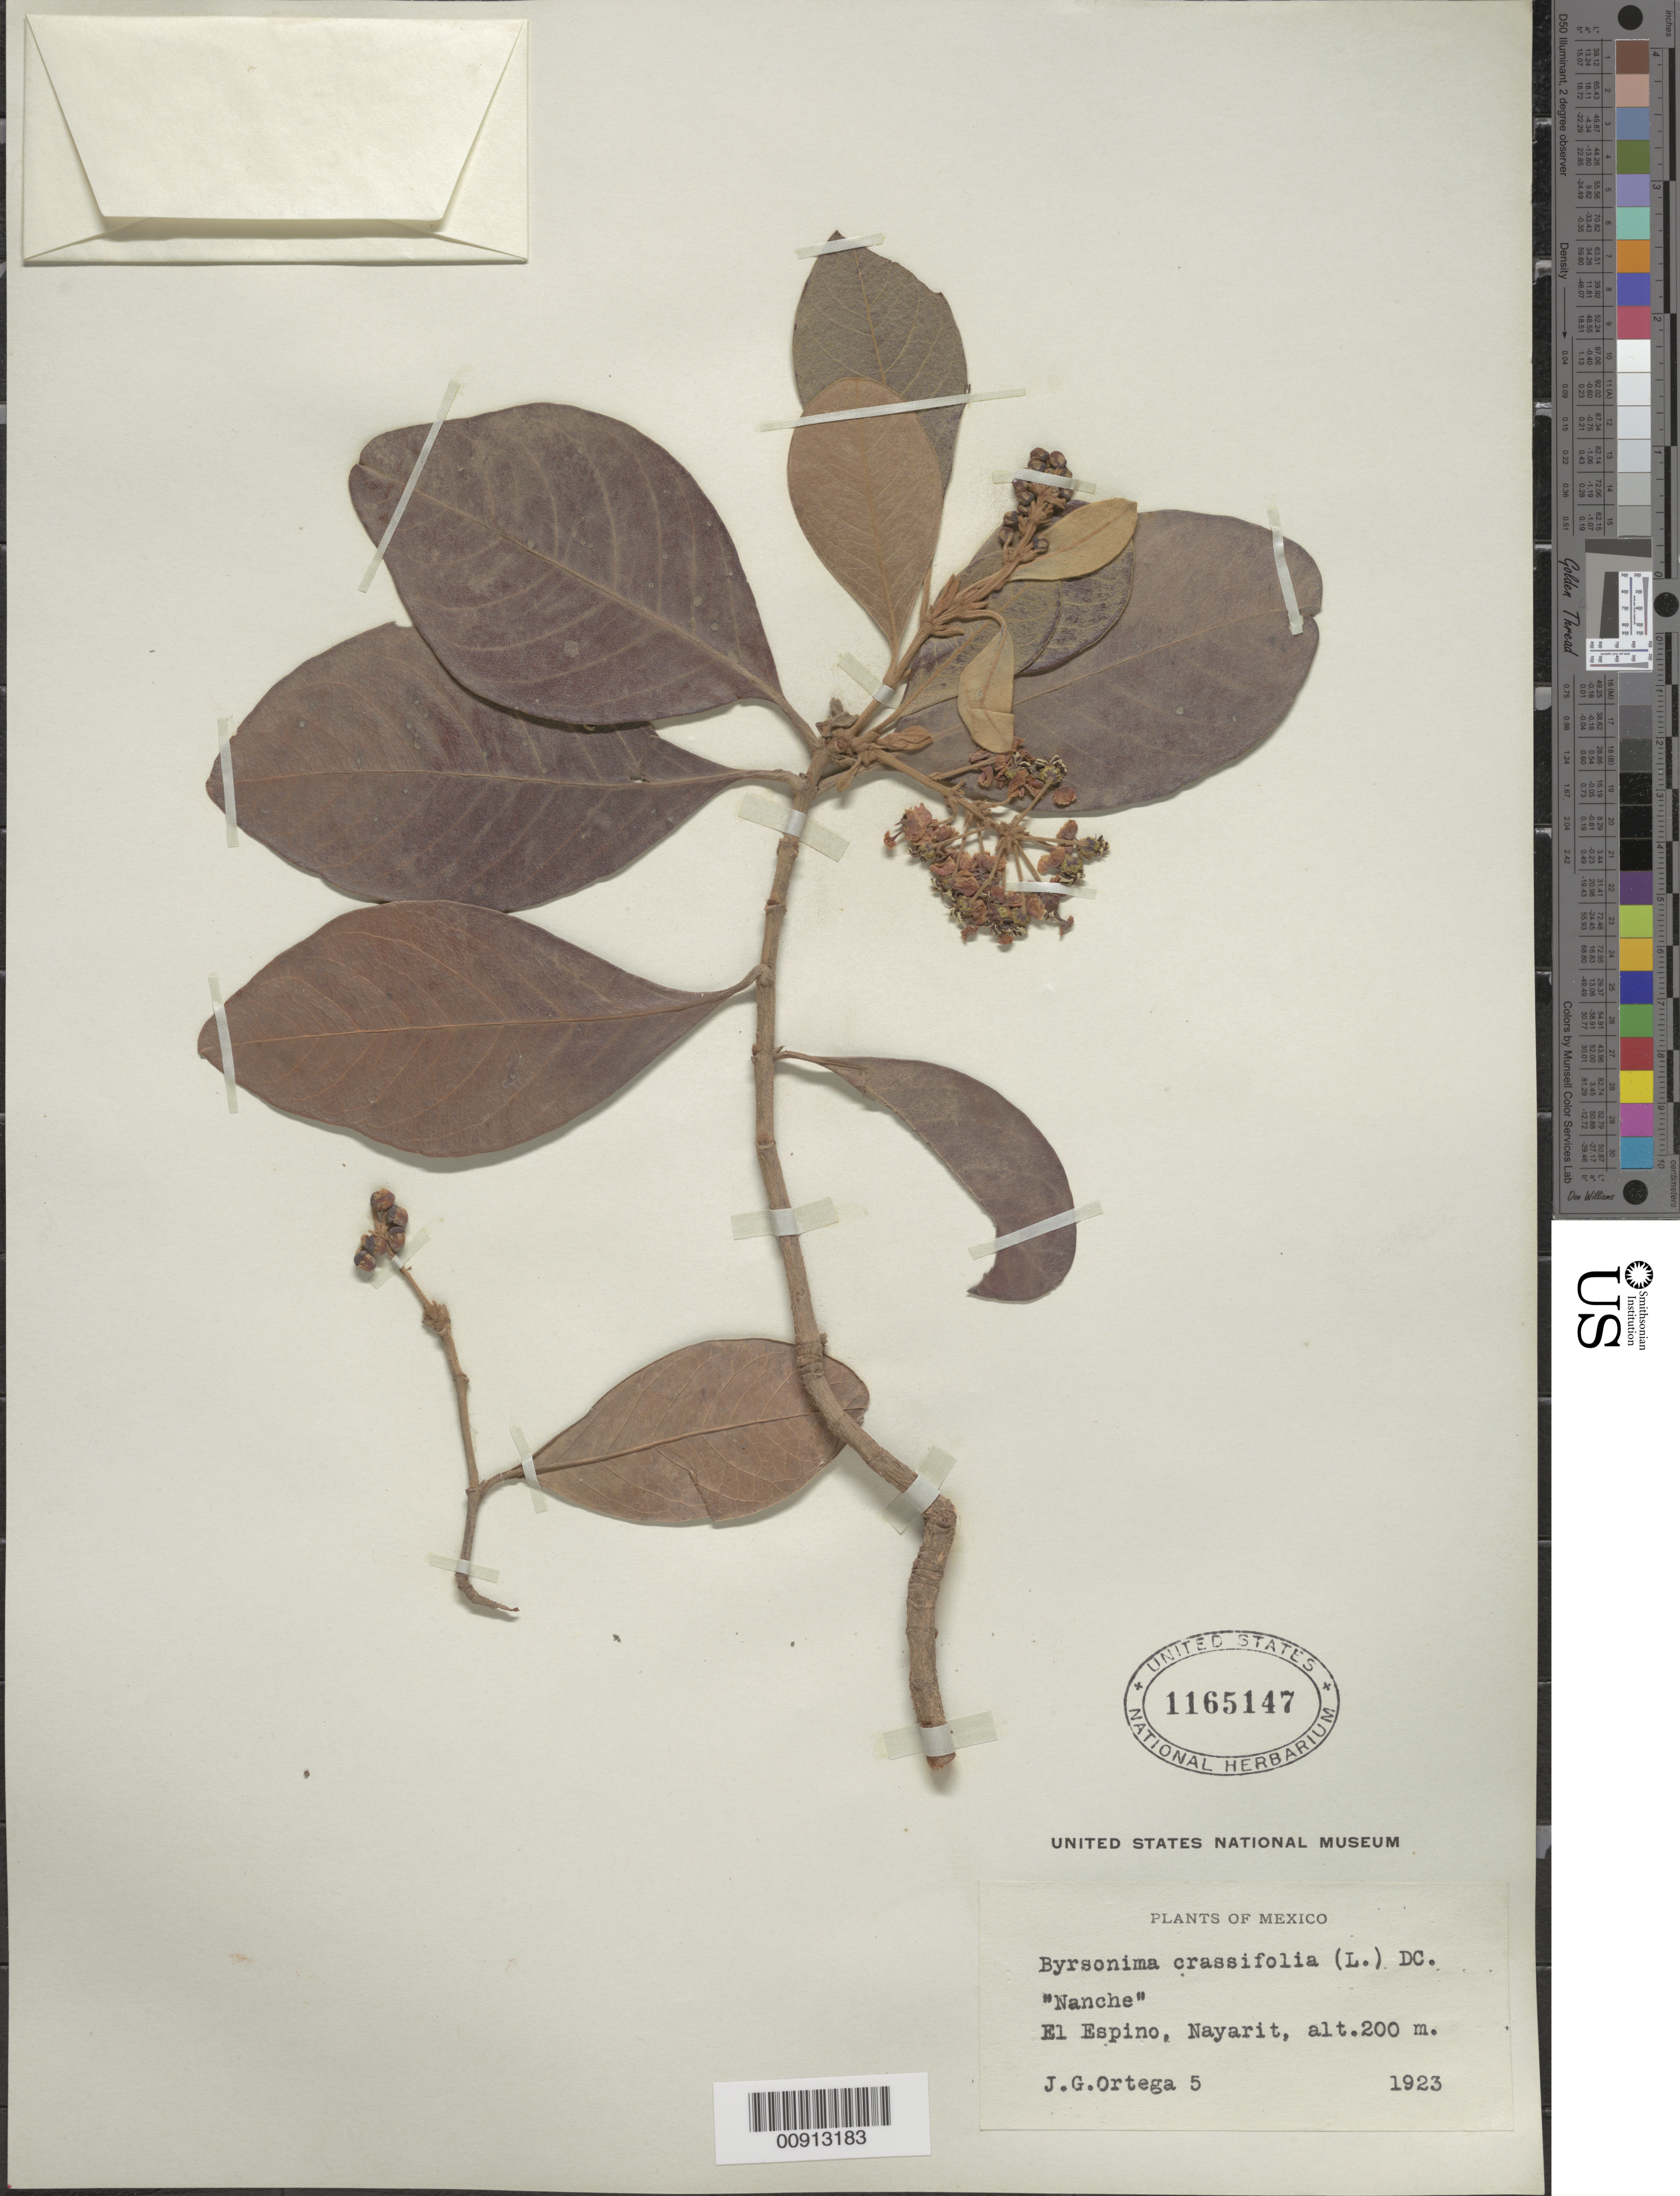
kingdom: Plantae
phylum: Tracheophyta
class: Magnoliopsida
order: Malpighiales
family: Malpighiaceae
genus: Byrsonima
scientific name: Byrsonima crassifolia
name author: (L.) Kunth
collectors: J. Ortega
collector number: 5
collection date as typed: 1923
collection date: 1923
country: Mexico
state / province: Nayarit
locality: El Espino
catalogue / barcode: US 1165147